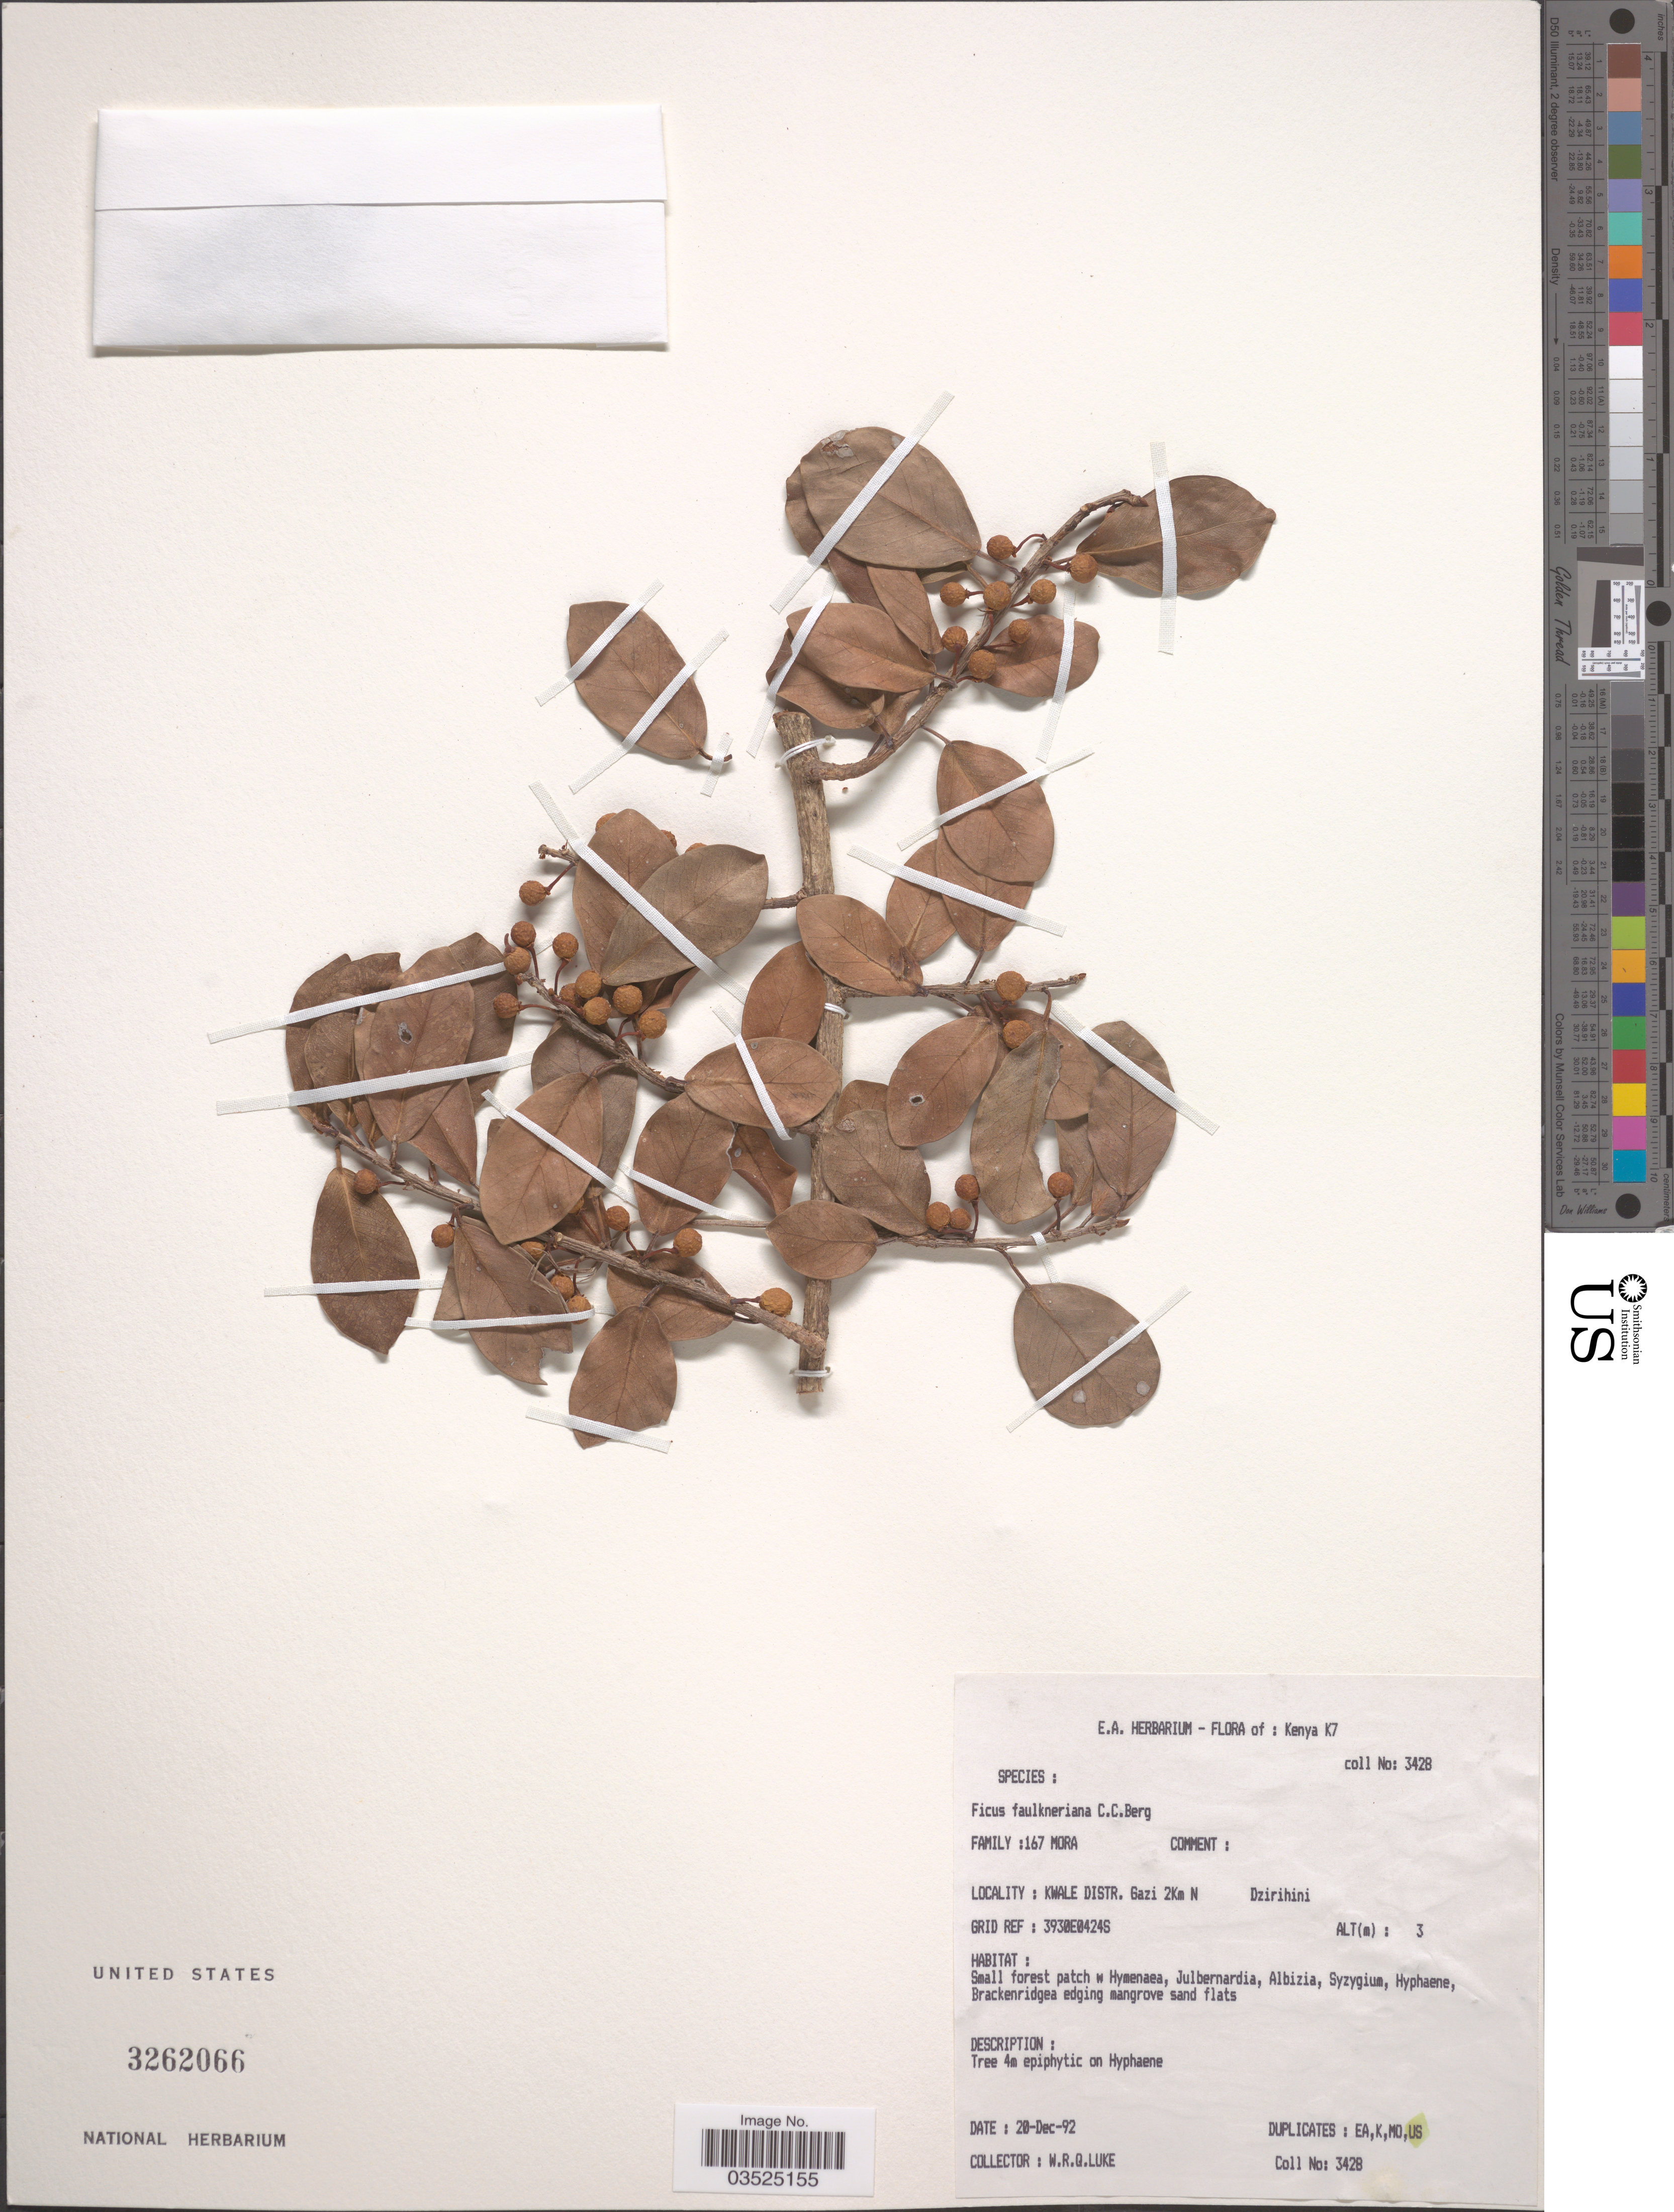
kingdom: Plantae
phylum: Tracheophyta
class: Magnoliopsida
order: Rosales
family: Moraceae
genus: Ficus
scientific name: Ficus faulkneriana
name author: C.C. Berg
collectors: Q. Luke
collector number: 3428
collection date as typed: Transcribed d/m/y: 20/12/92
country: Kenya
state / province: Kwale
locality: K7. Kwale Distr. Gazi 2 Km N Dzirihini.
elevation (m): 3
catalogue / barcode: US 3262066